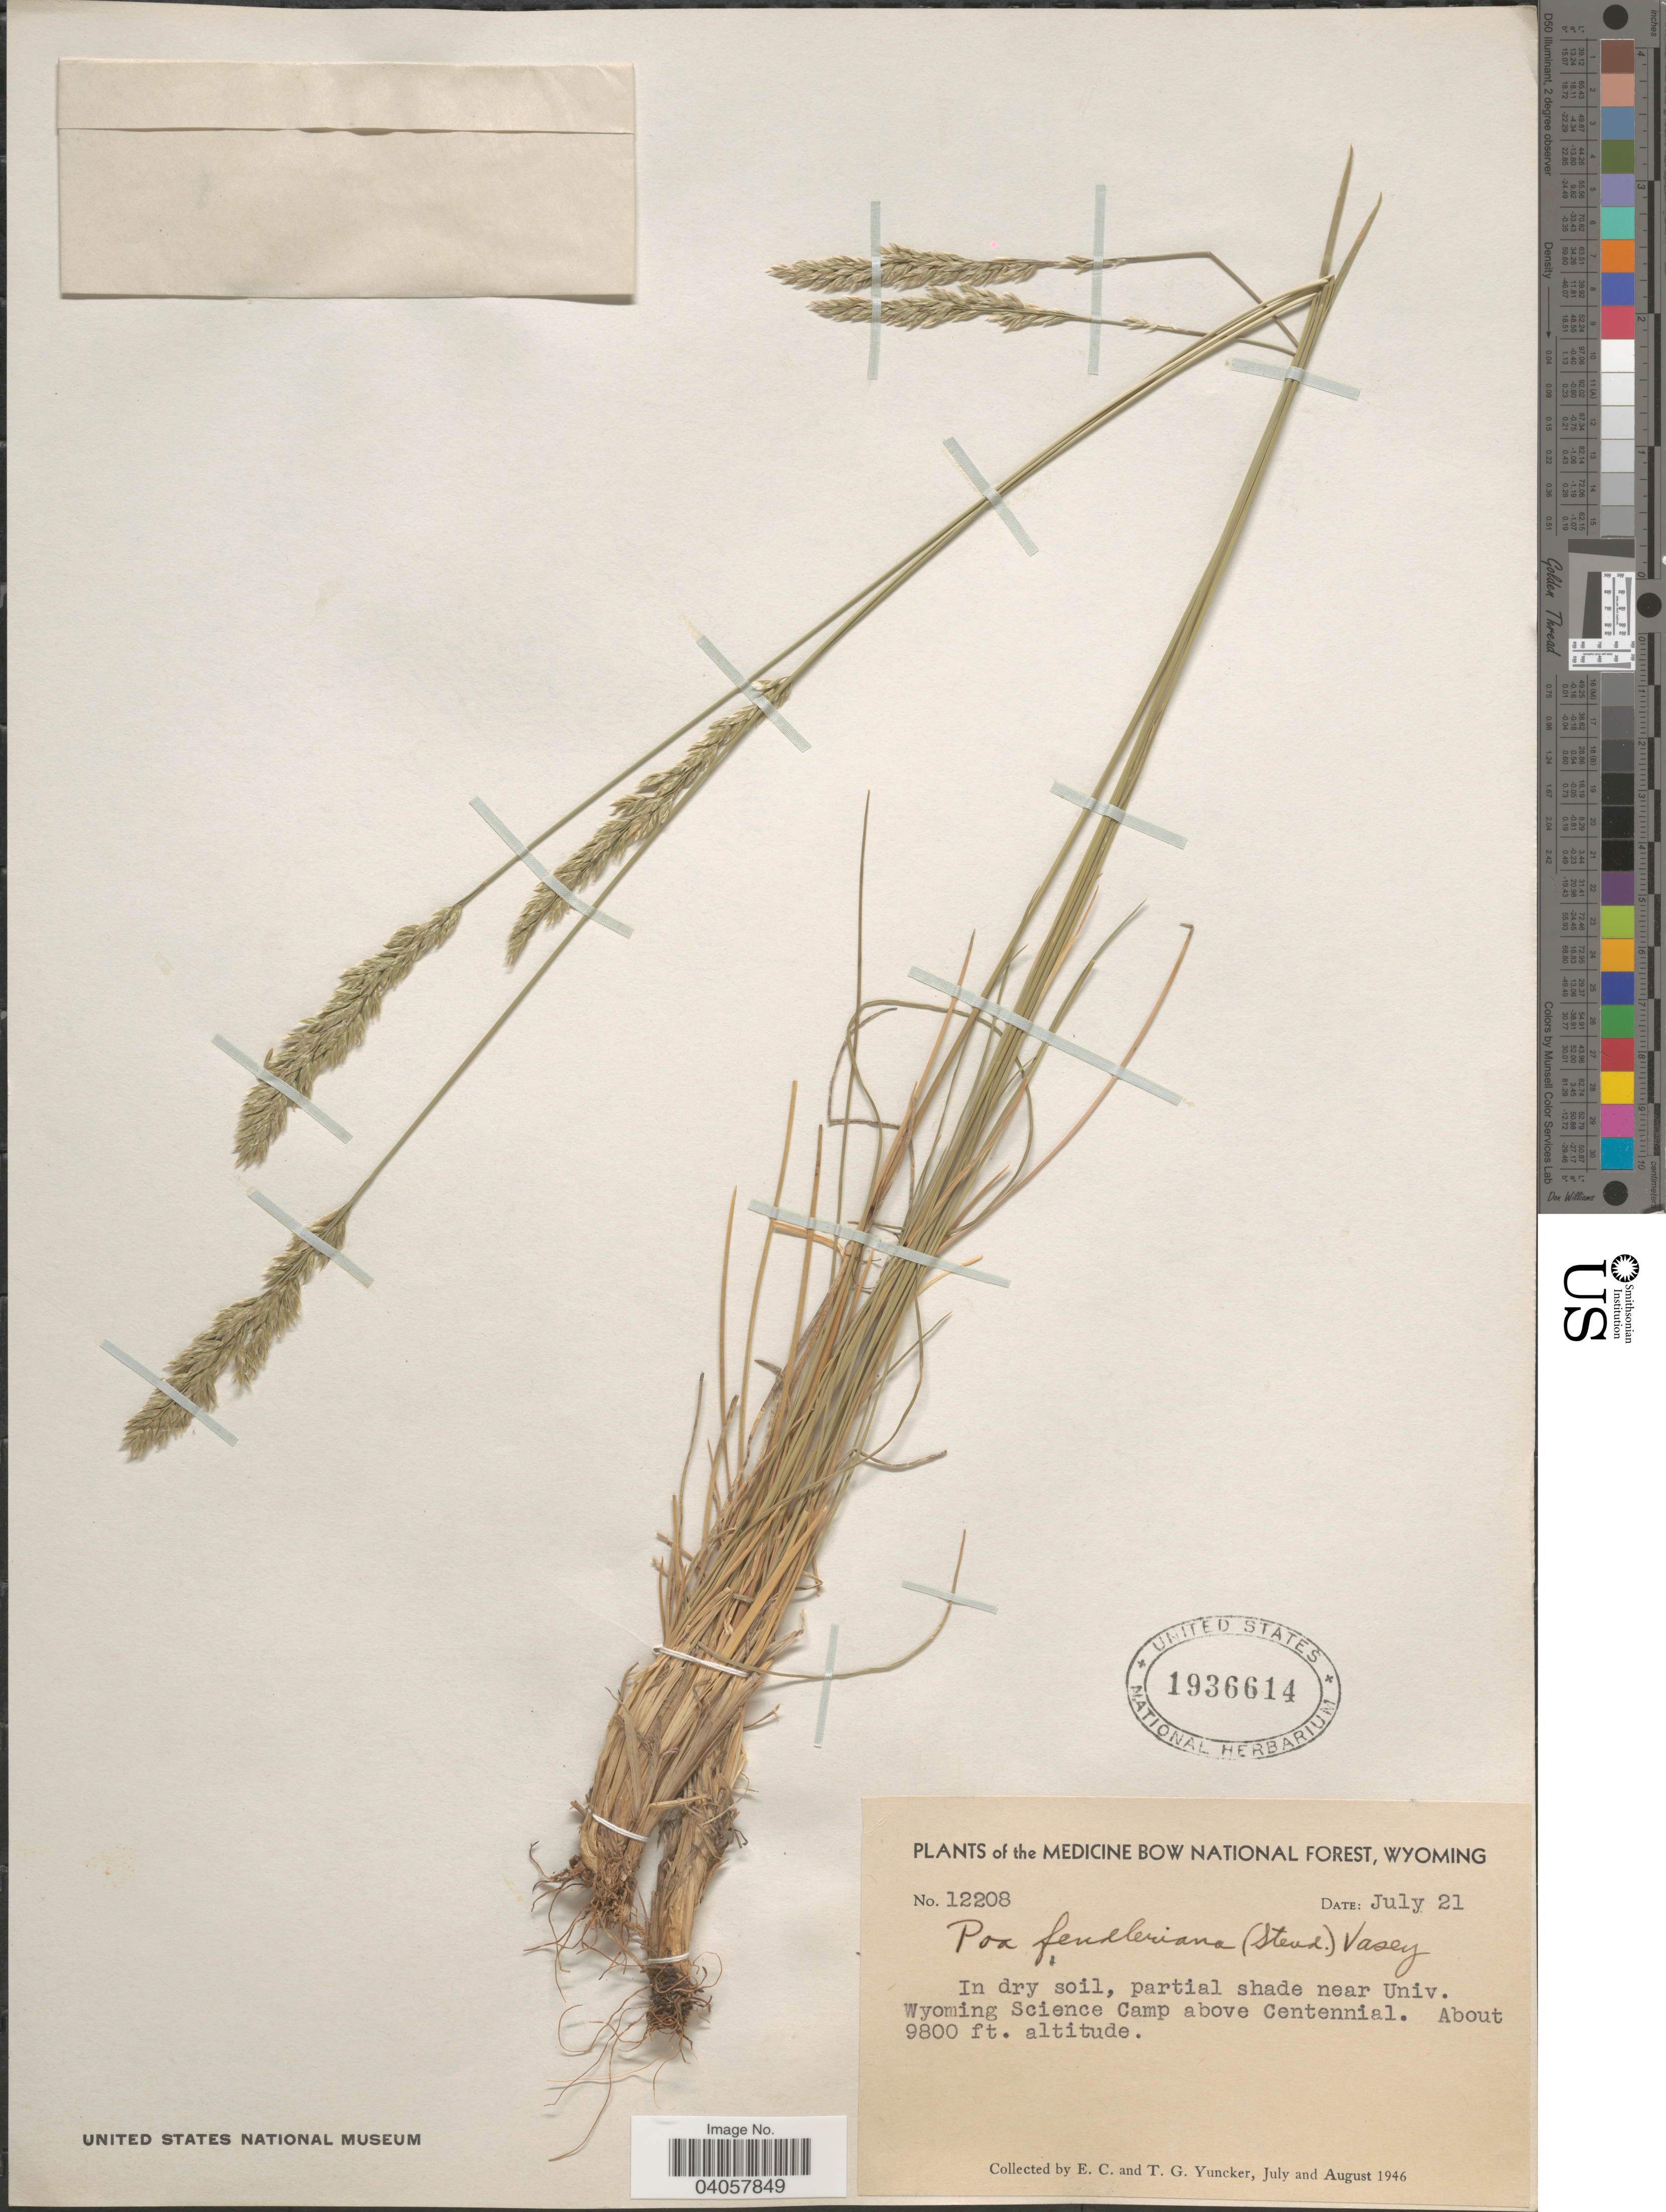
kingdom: Plantae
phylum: Tracheophyta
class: Liliopsida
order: Poales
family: Poaceae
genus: Poa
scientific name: Poa fendleriana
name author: (Steud.) Vasey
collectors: E. C. Yuncker & T. G. Yuncker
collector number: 12208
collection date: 1946-07-21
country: United States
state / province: Wyoming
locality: Medicine Bow National Forest. In dry soil, partial shade near Univ. Wyoming Science Camp above Centennial.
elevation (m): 2987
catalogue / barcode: US 1936614